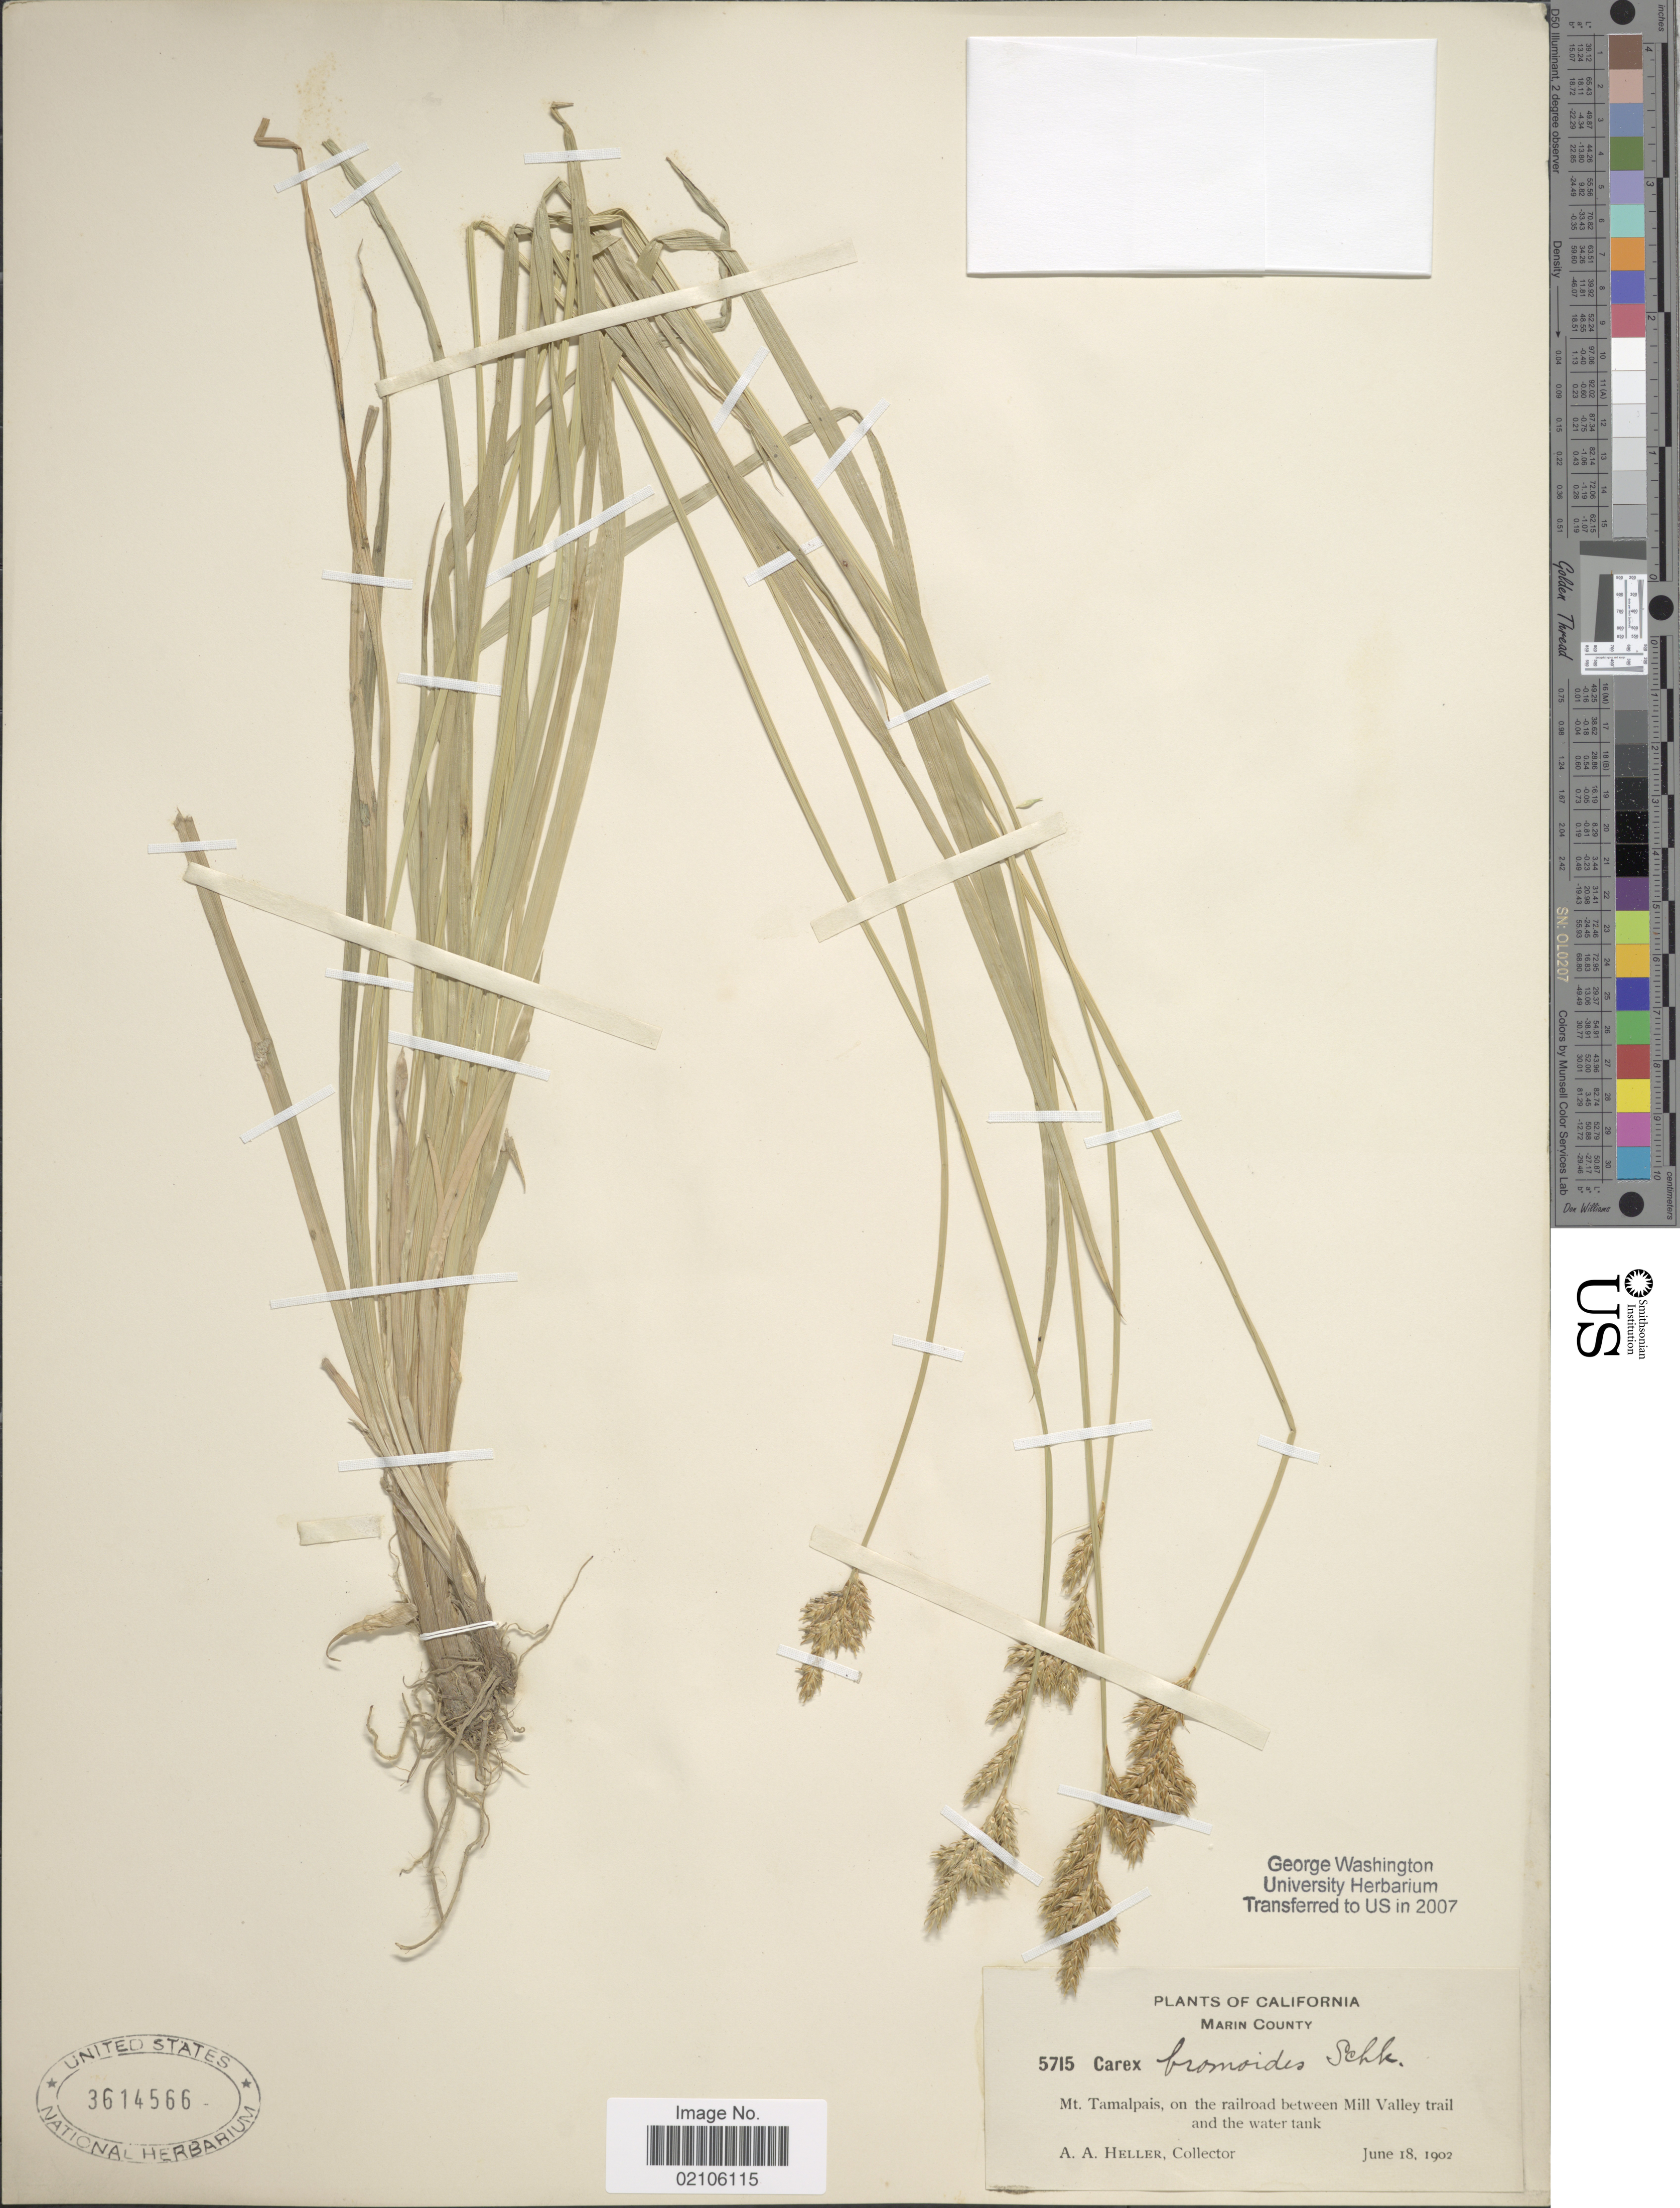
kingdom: Plantae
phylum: Tracheophyta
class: Liliopsida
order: Poales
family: Cyperaceae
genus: Carex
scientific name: Carex bromoides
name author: Willd.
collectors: A. A. Heller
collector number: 5715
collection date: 1902-06-18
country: United States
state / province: California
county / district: Marin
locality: Marin County, Mt Tamalpis, on the railroad between Mill Valley trail and the water tank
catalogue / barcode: US 3614566